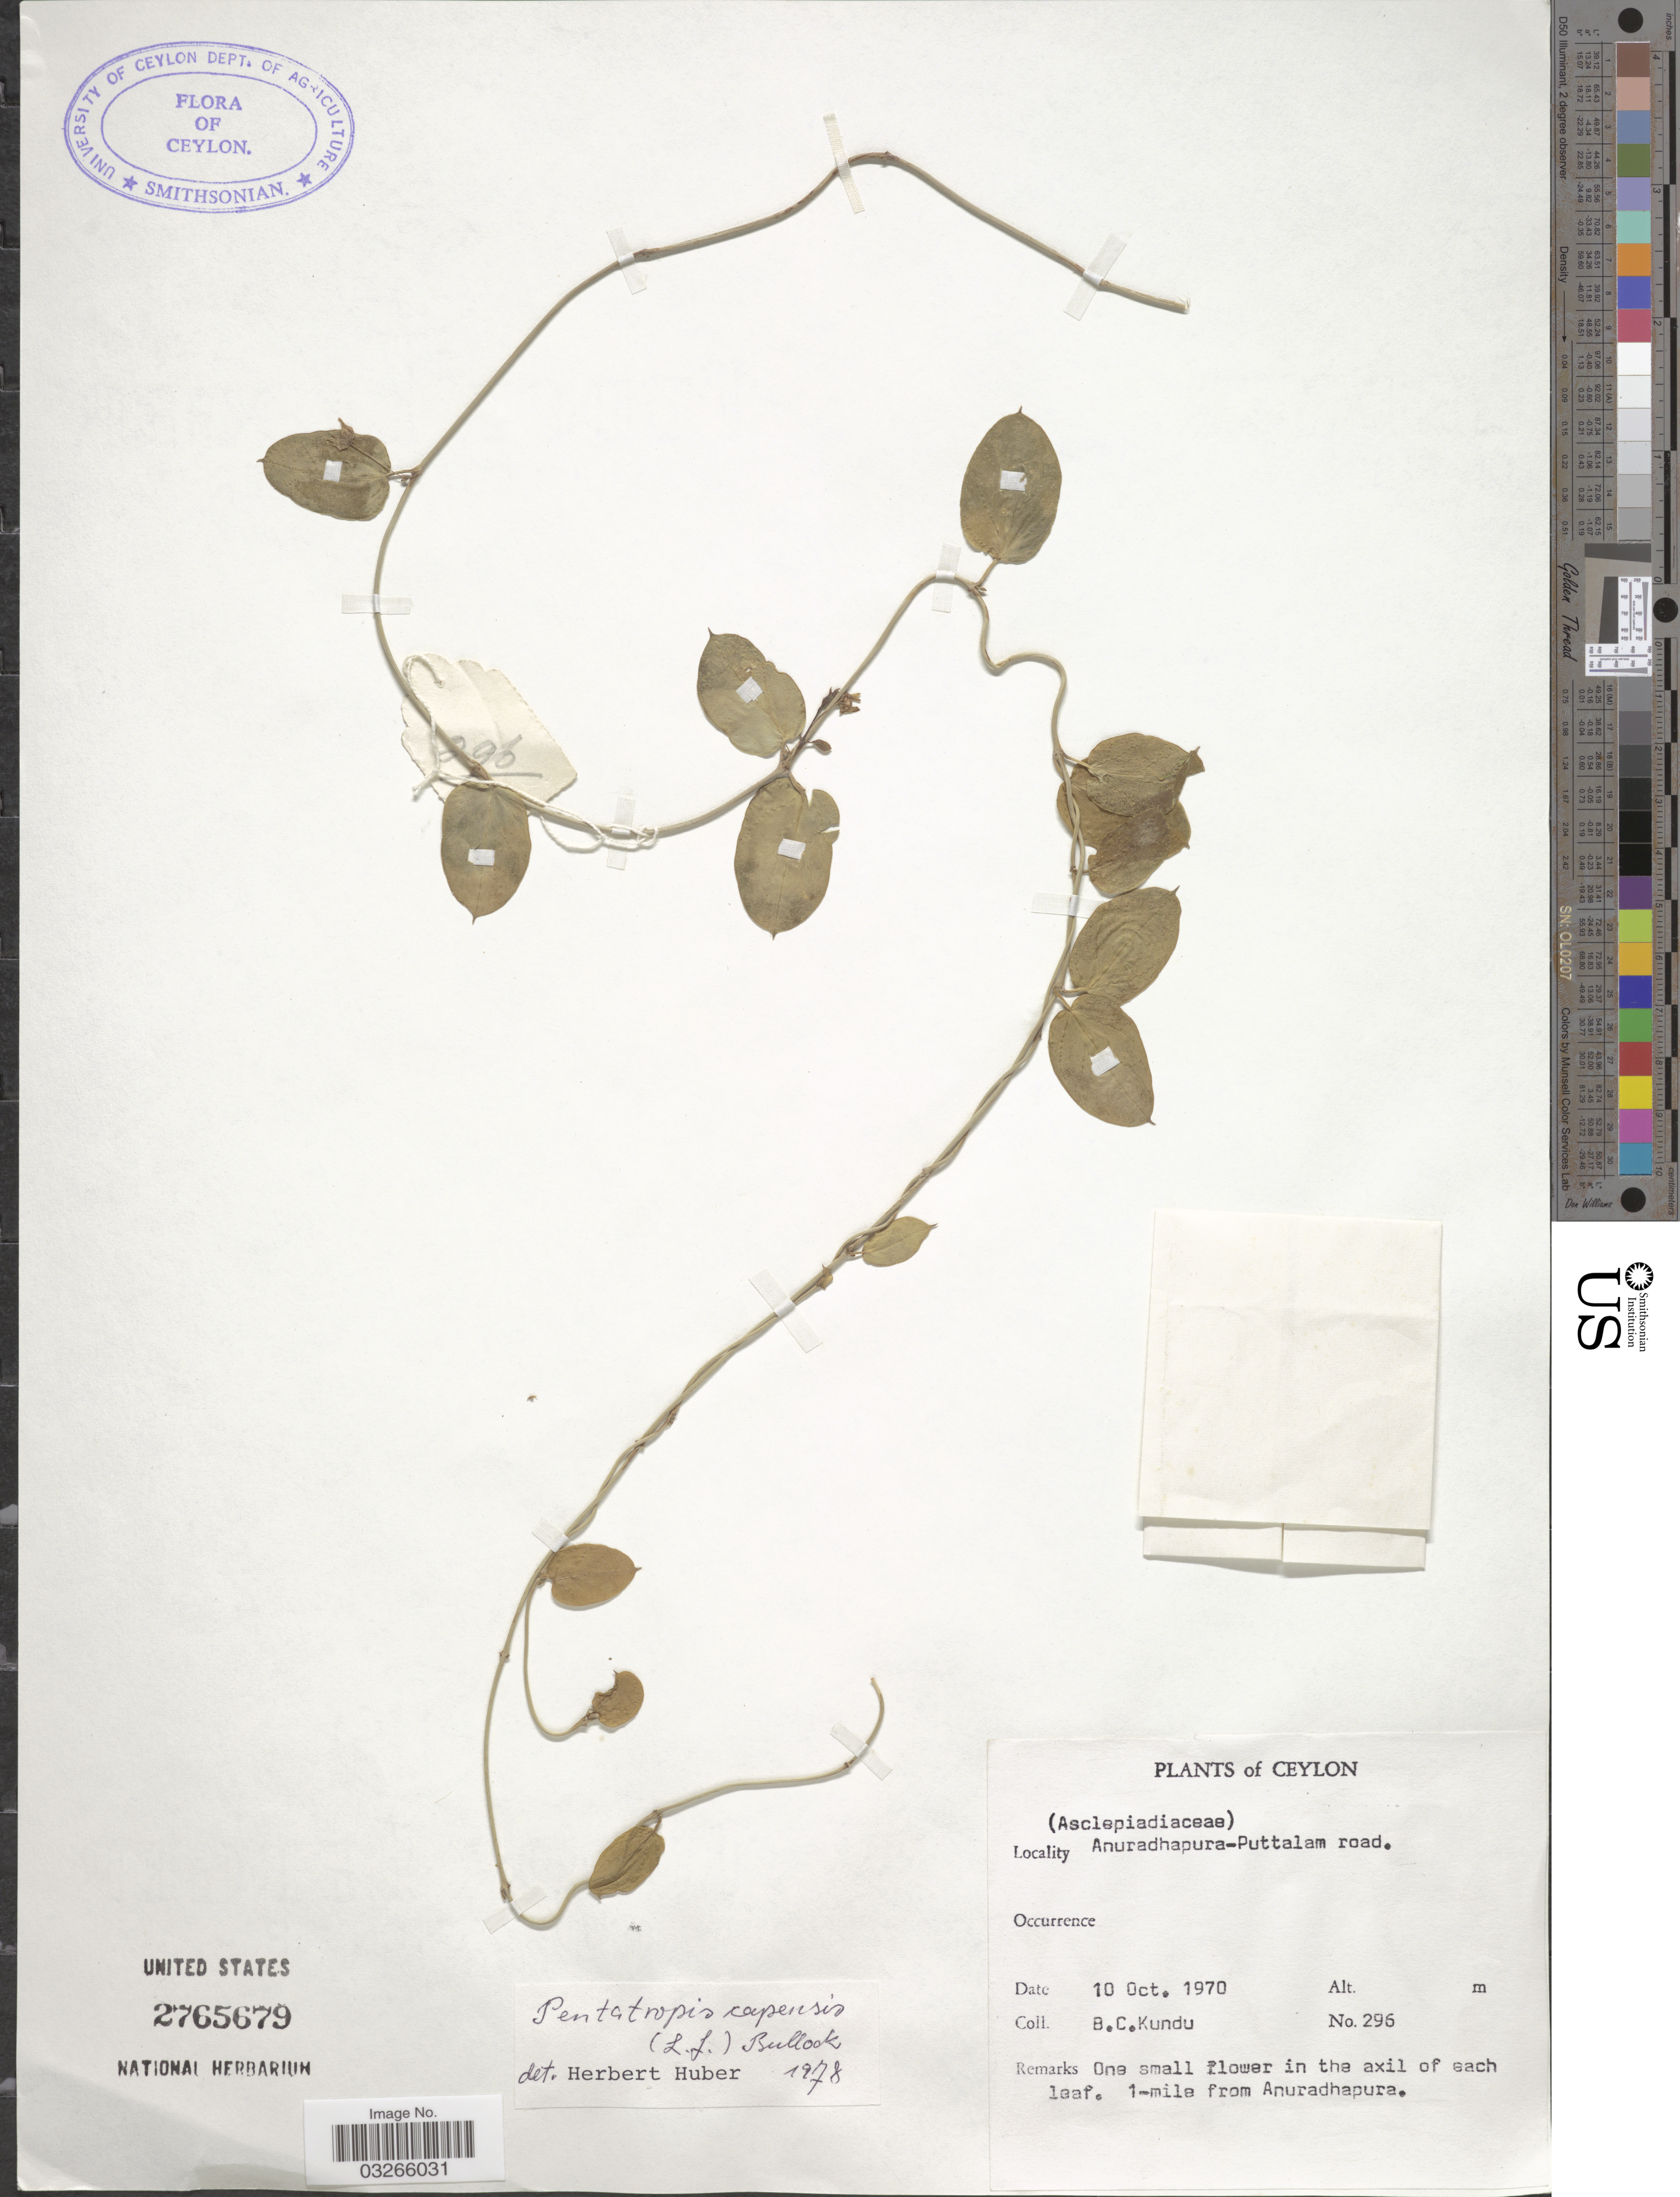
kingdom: Plantae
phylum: Tracheophyta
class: Magnoliopsida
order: Gentianales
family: Apocynaceae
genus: Pentatropis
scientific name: Pentatropis capensis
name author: (L. f.) Bullock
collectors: B. C. Kundu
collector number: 296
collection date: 1970-10-10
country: Sri Lanka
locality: Ceylon. Anuradhapura-Puttalam road.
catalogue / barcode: US 2765679